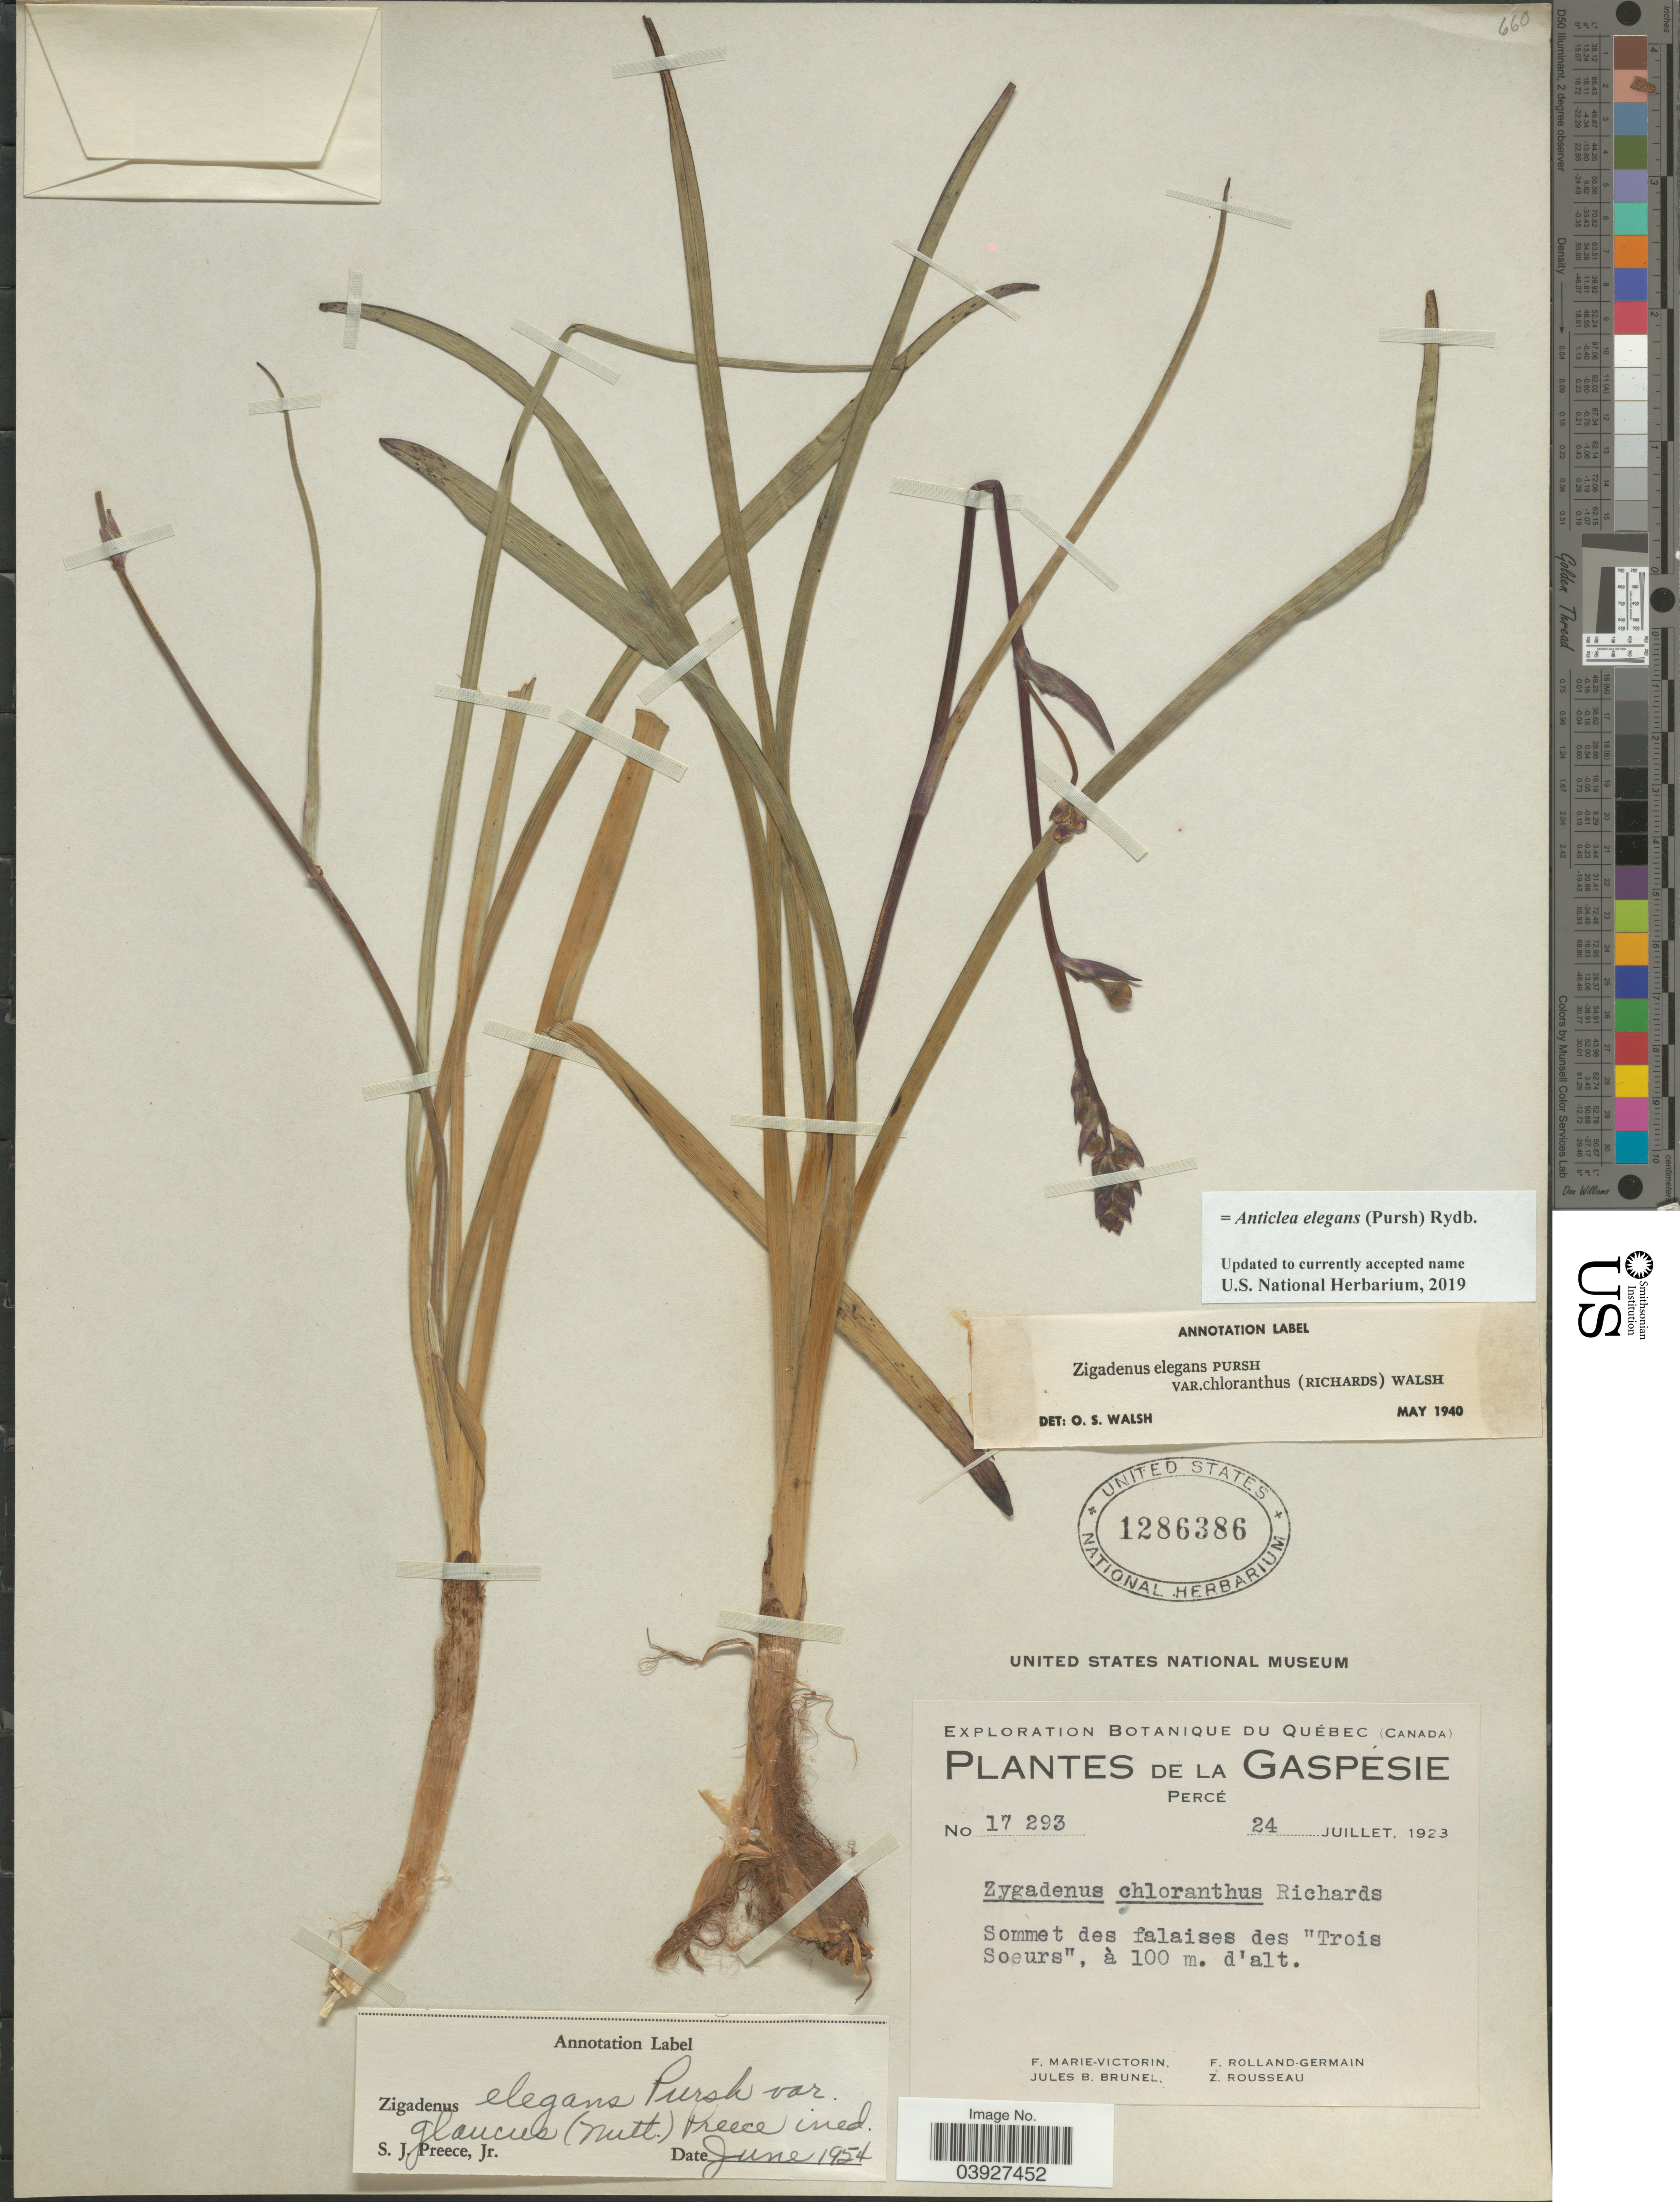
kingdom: Plantae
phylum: Tracheophyta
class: Liliopsida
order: Liliales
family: Melanthiaceae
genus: Anticlea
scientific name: Anticlea elegans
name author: (Pursh) Rydb.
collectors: F. Marie-Victorin, Rolland-Germain, J. Brunel & Z. Rousseau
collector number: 17293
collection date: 1923-07-24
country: Canada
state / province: Quebec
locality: La Gaspésie. Percé. Sommet des falaises des "Trois Soeurs".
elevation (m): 100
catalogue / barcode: US 1286386